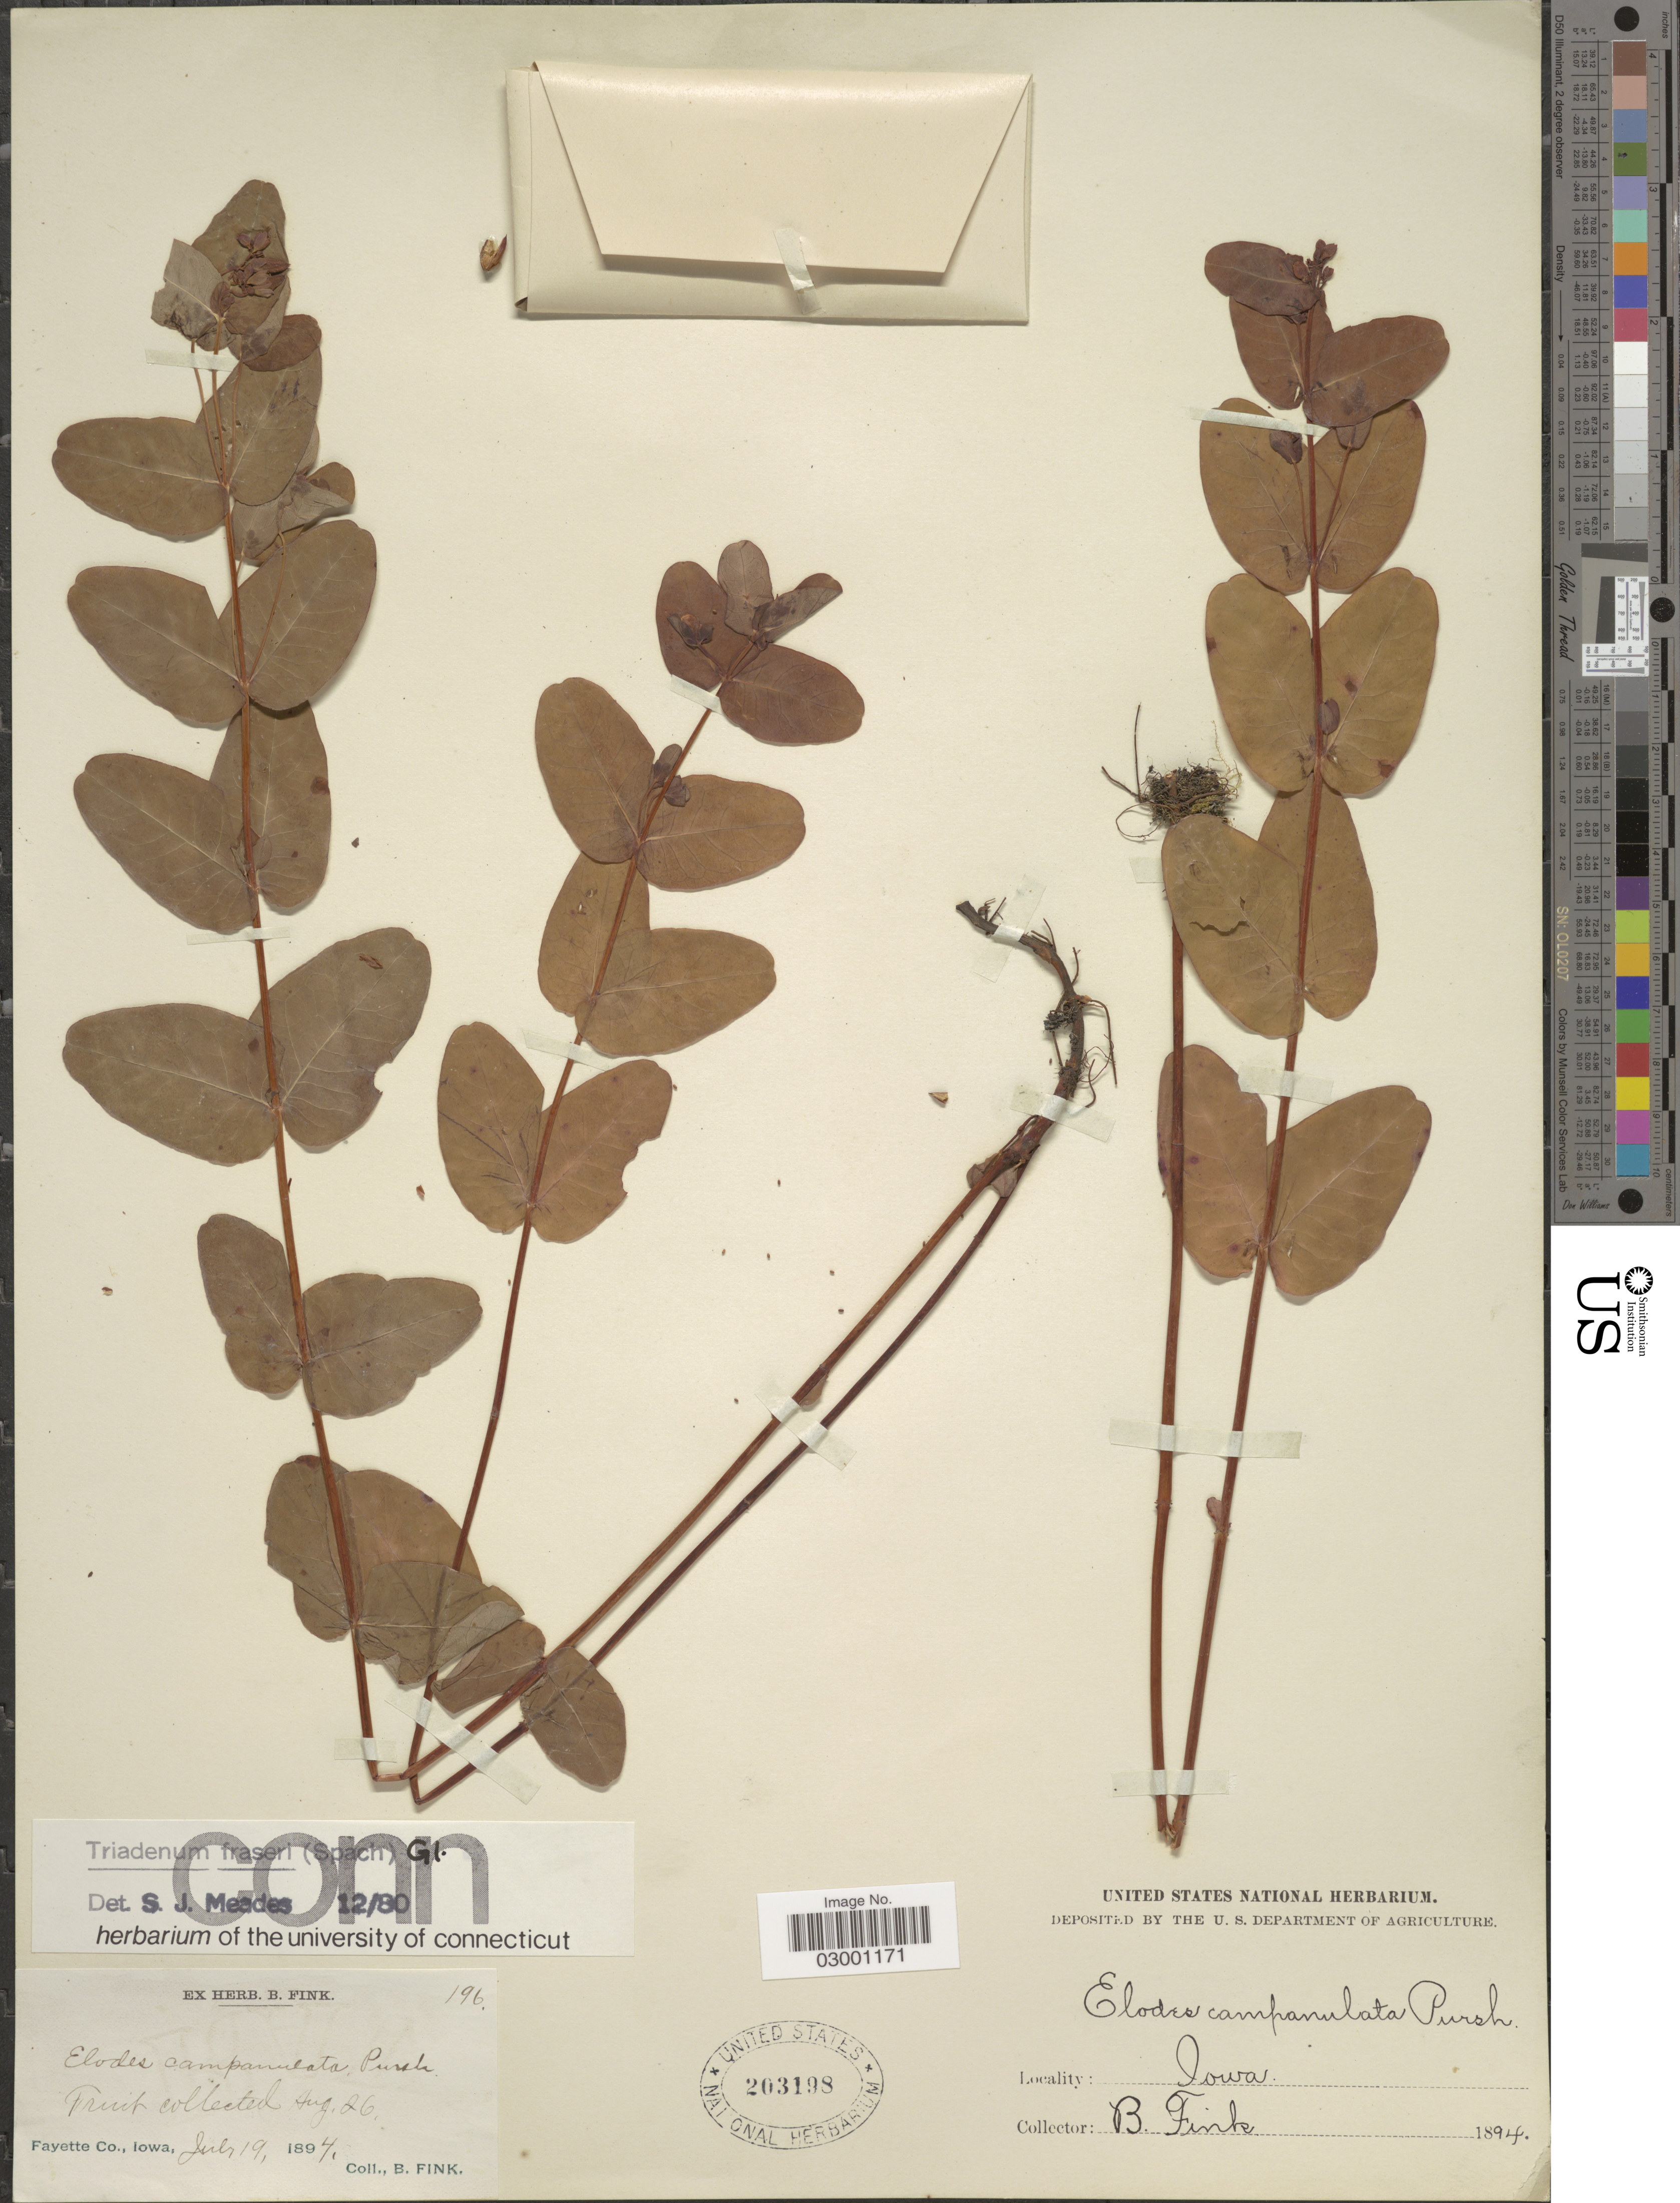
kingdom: Plantae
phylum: Tracheophyta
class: Magnoliopsida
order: Malpighiales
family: Hypericaceae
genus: Hypericum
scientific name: Hypericum fraseri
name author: Steud.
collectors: B. Fink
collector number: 196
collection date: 1894-07-19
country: United States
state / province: Iowa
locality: Fayette Co., Iowa.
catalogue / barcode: US 203198